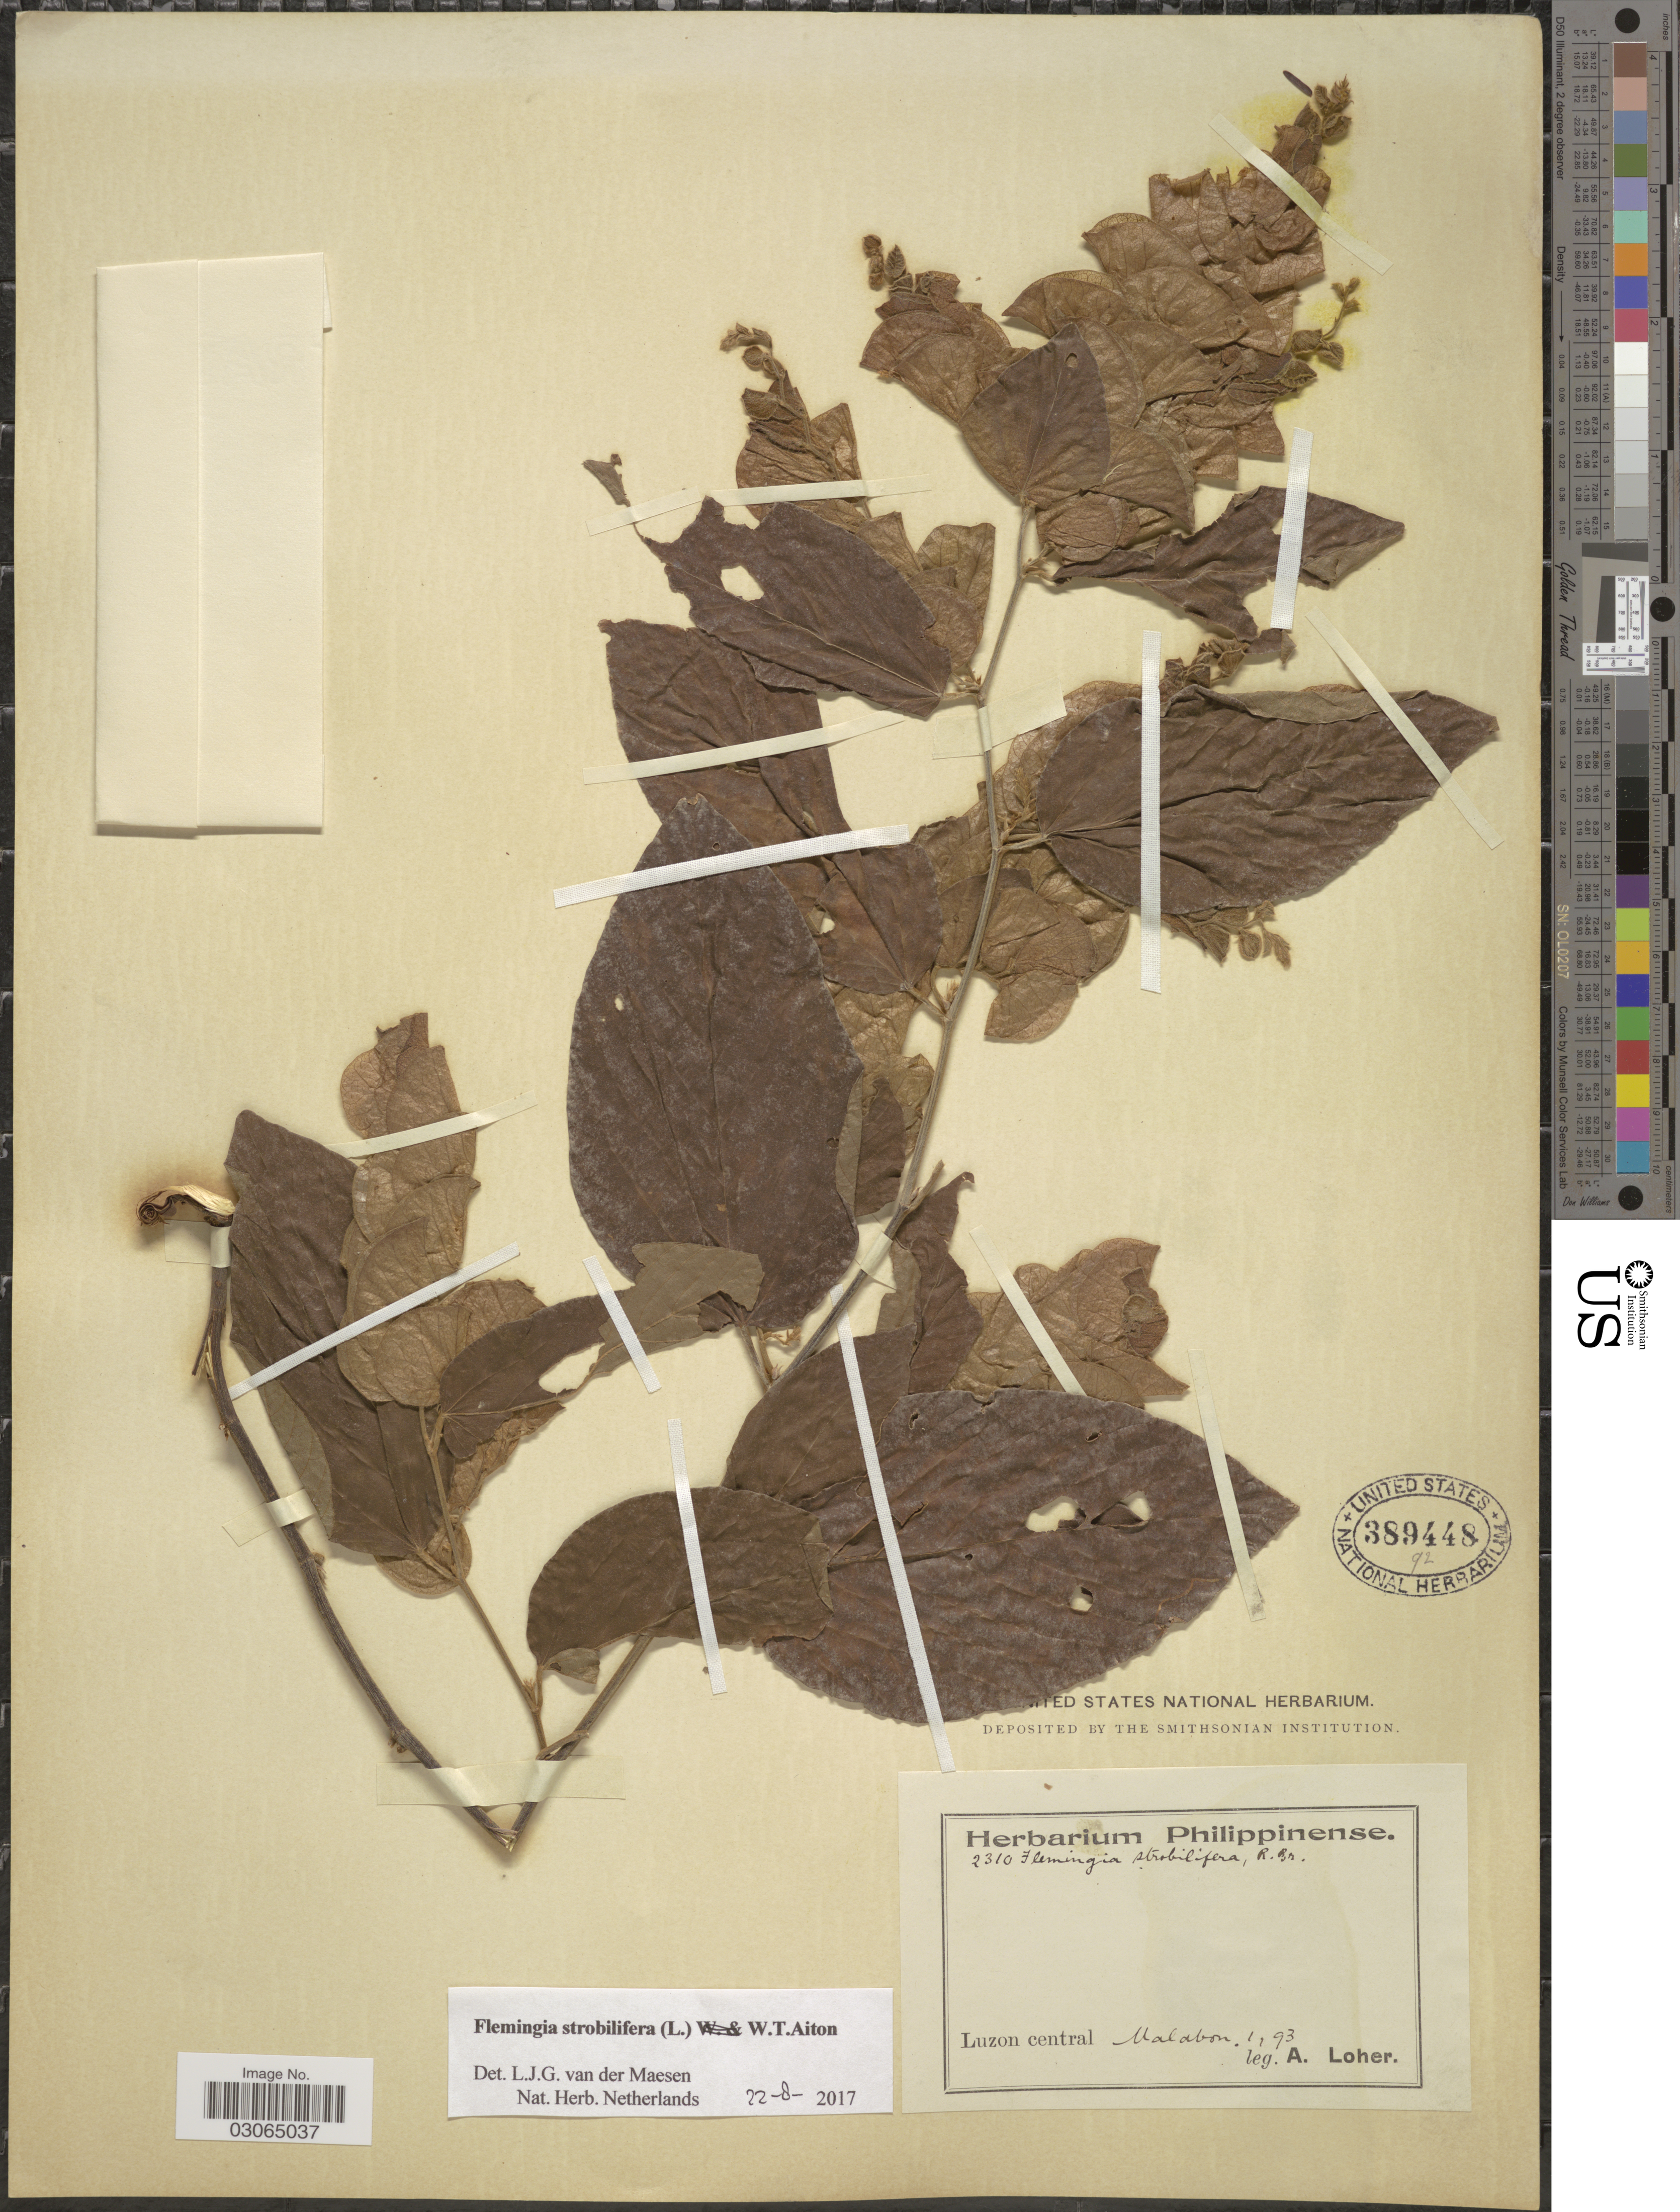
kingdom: Plantae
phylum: Tracheophyta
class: Magnoliopsida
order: Fabales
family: Fabaceae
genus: Flemingia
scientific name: Flemingia strobilifera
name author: (L.) W.T. Aiton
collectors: A. Loher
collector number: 2310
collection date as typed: Transcribed d/m/y: /1/93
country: Philippines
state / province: Central Luzon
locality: Luzon central. Malabon.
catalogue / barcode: US 389448